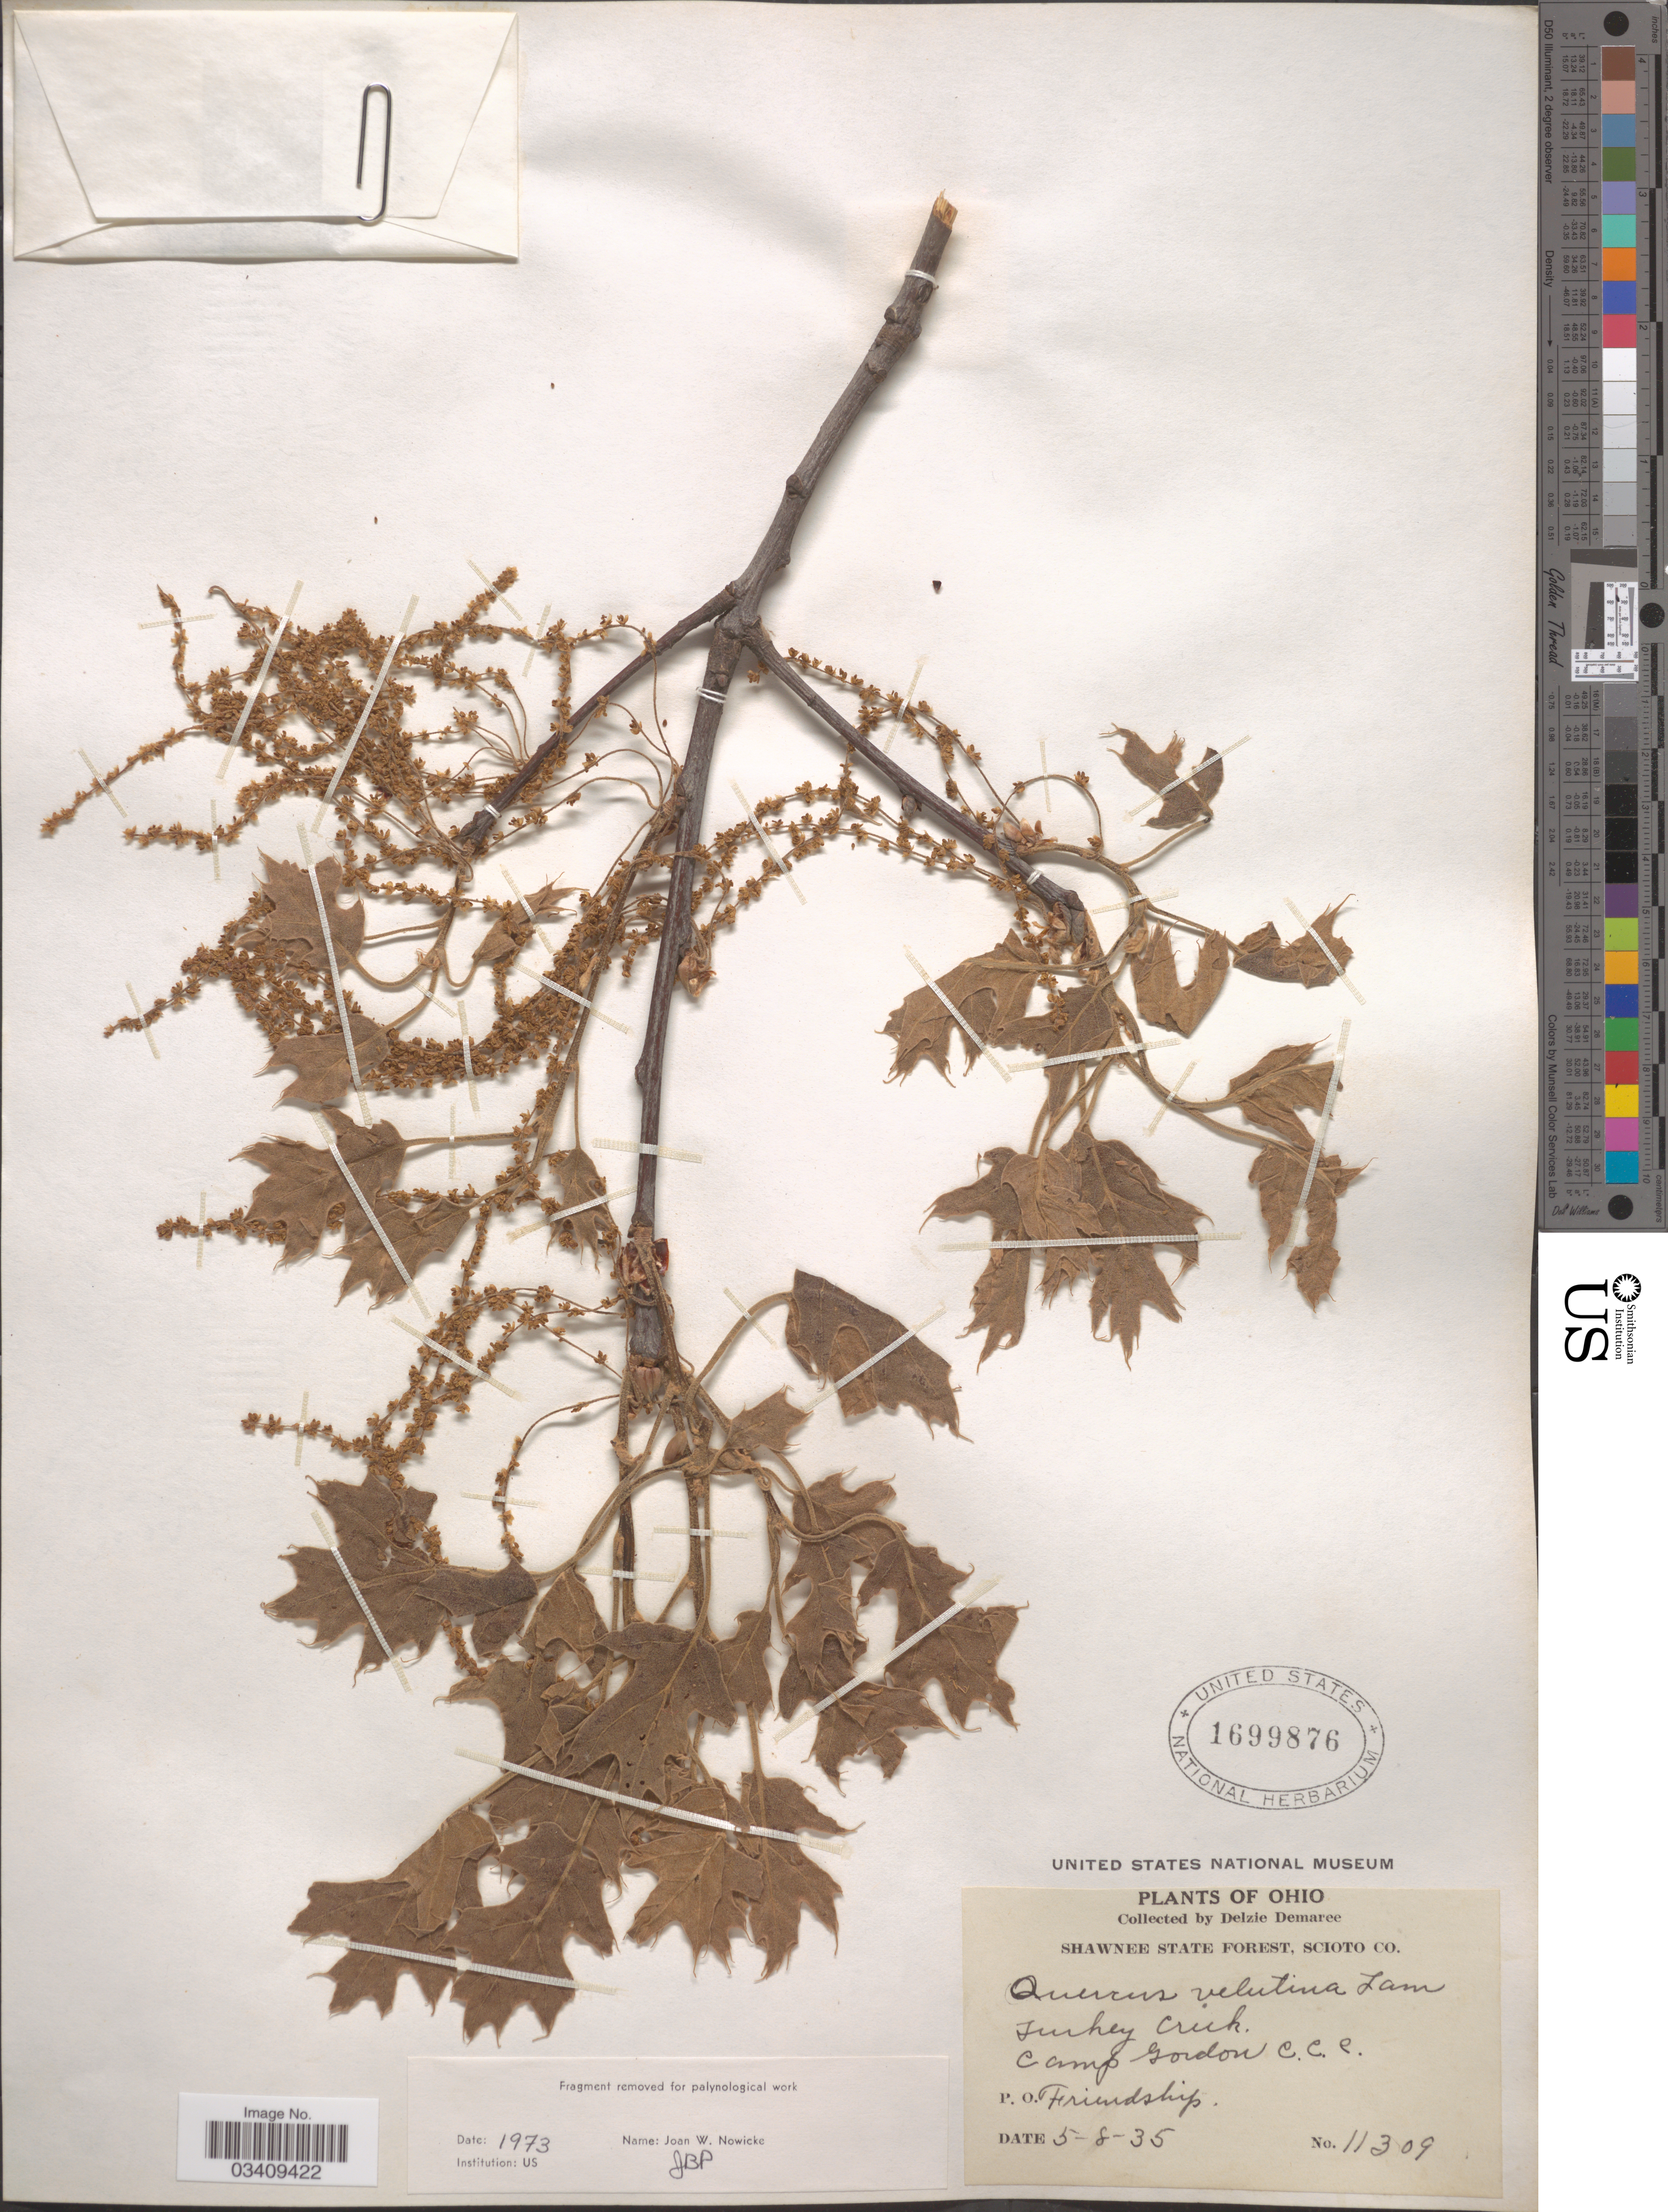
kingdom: Plantae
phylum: Tracheophyta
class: Magnoliopsida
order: Fagales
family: Fagaceae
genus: Quercus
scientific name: Quercus velutina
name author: Lam.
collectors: D. Demaree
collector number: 11309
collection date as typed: Transcribed d/m/y: 8/5/35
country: United States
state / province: Ohio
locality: Shawnee State Forest, Scioto Co. Turkey Creek, Camp Gordon C.C.C. P.O. Friendship.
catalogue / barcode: US 1699876